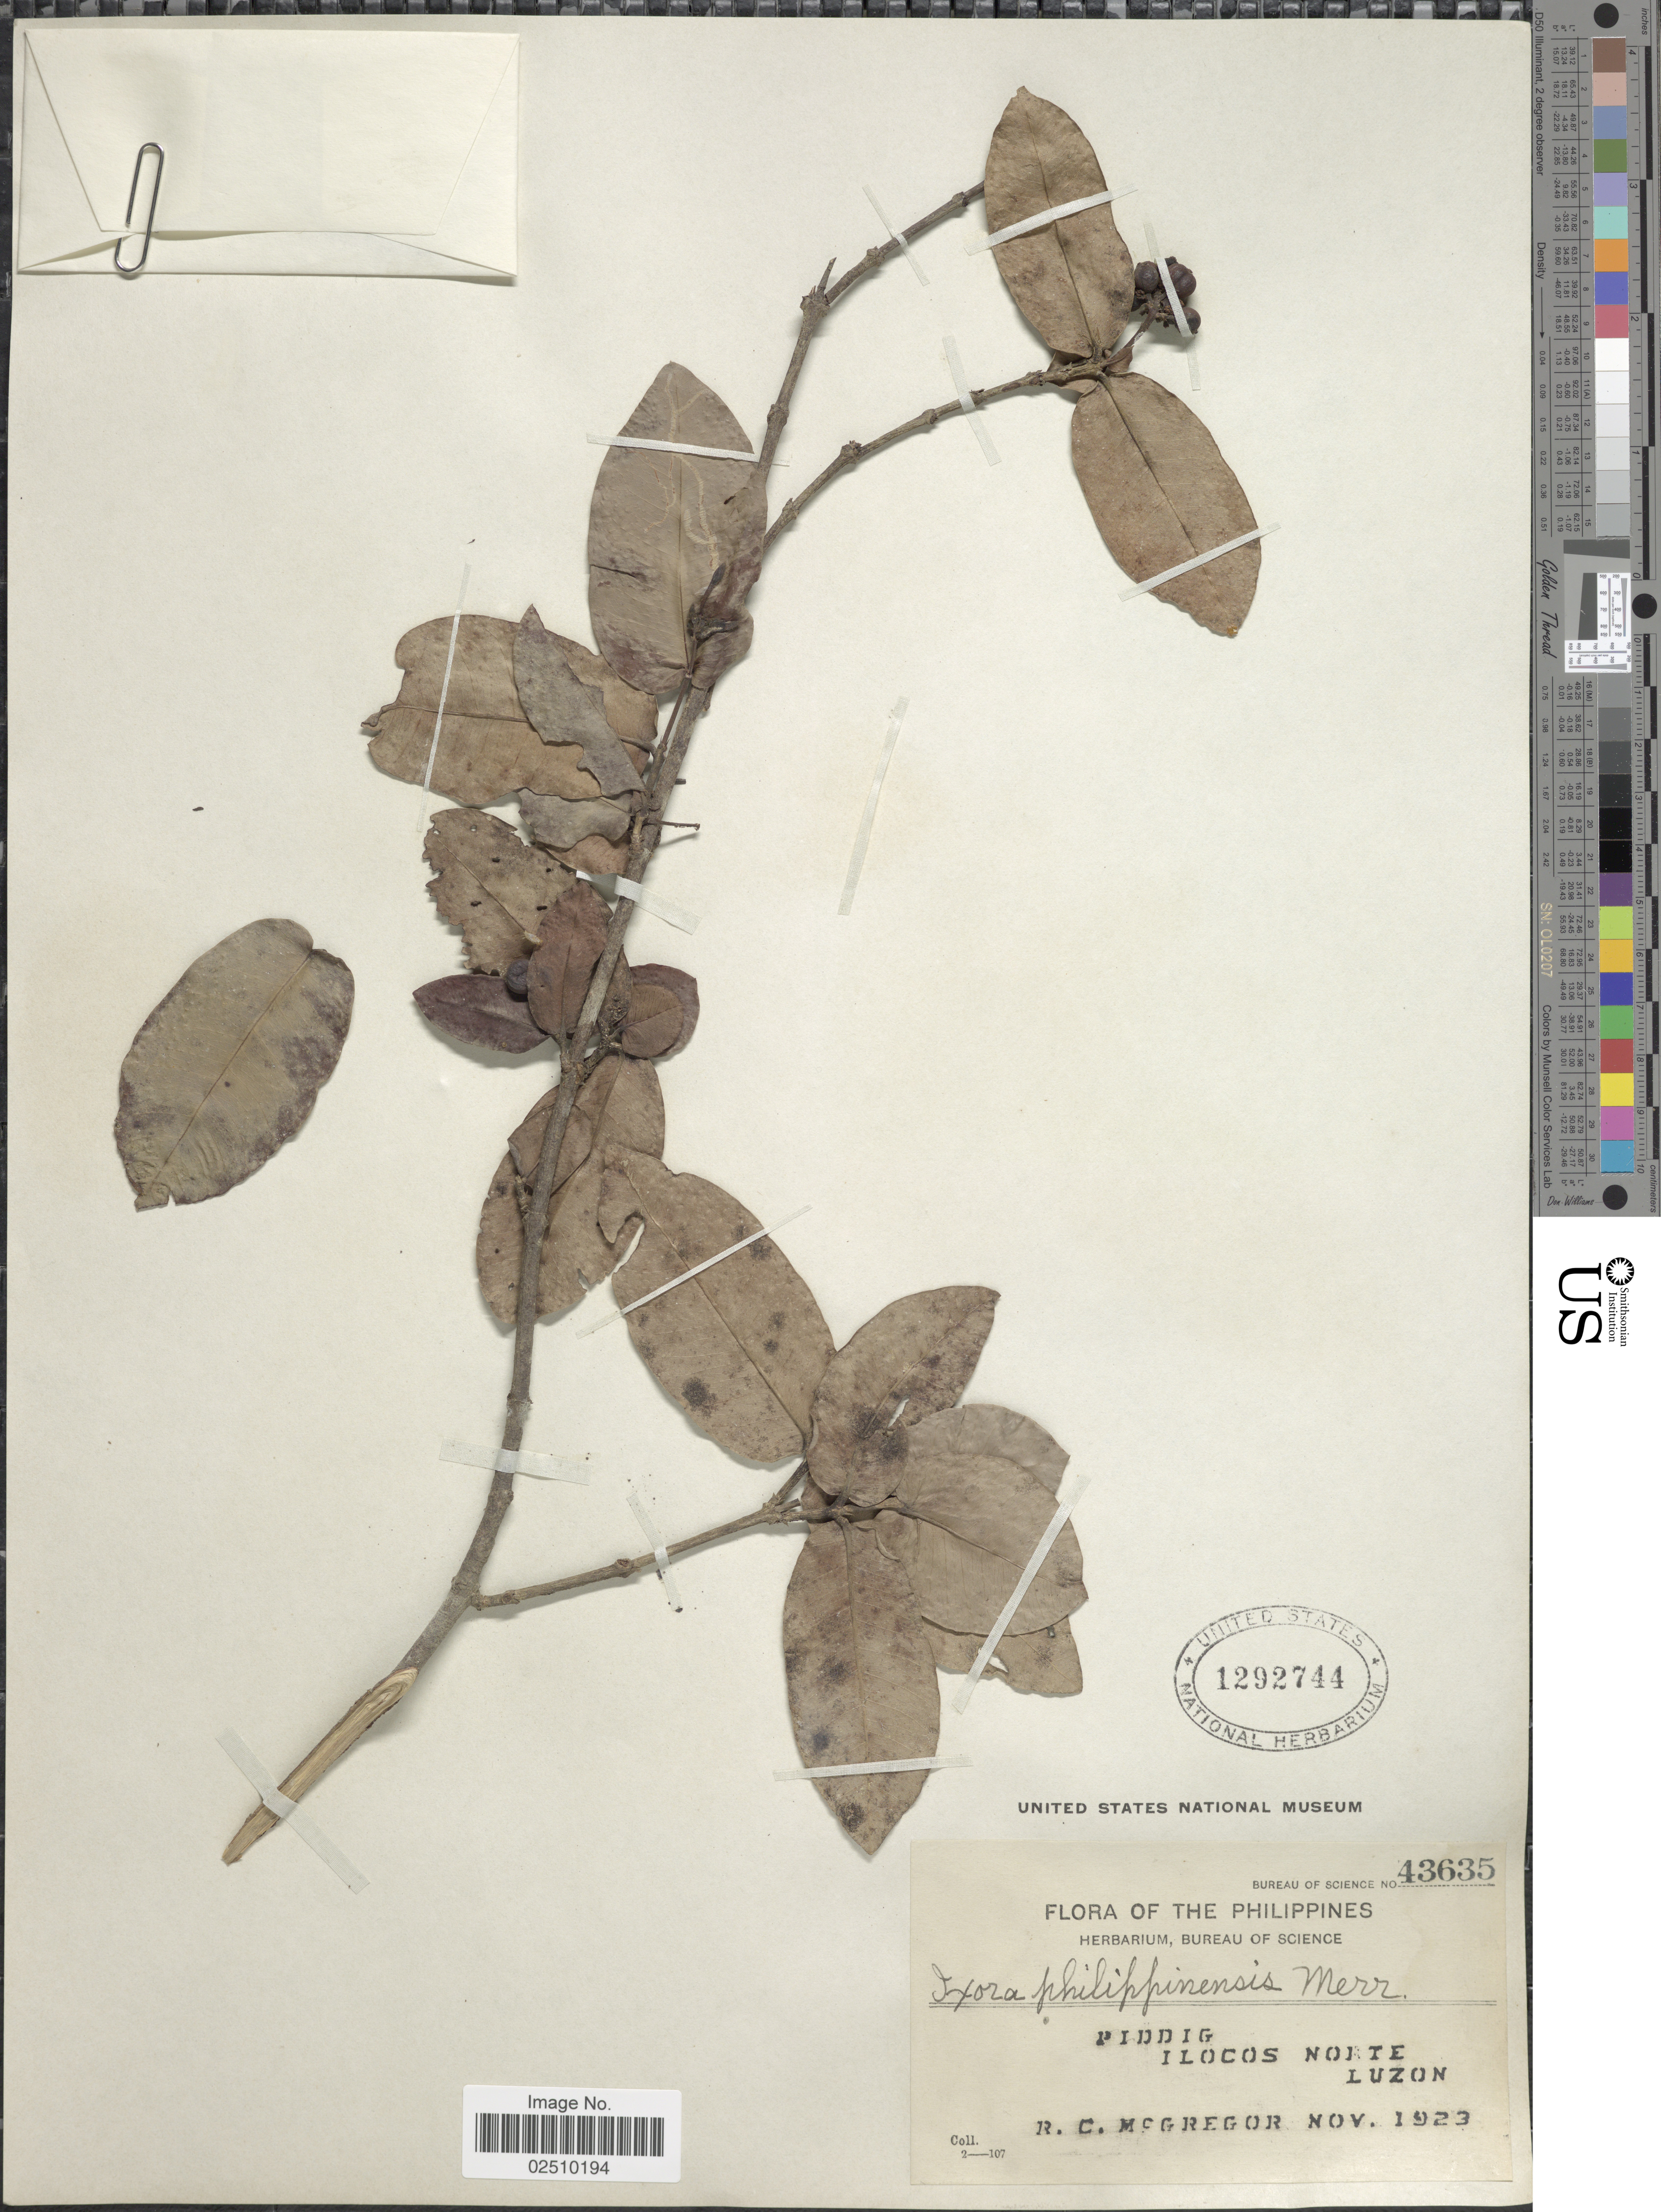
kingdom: Plantae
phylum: Tracheophyta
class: Magnoliopsida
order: Gentianales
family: Rubiaceae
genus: Ixora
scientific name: Ixora philippinensis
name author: Merr.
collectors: R. C. McGregor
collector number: Bureau of Science 43635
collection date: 1923-11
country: Philippines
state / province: Ilocos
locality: Piddig, Ilocos Norte, Luzon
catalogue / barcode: US 1292744